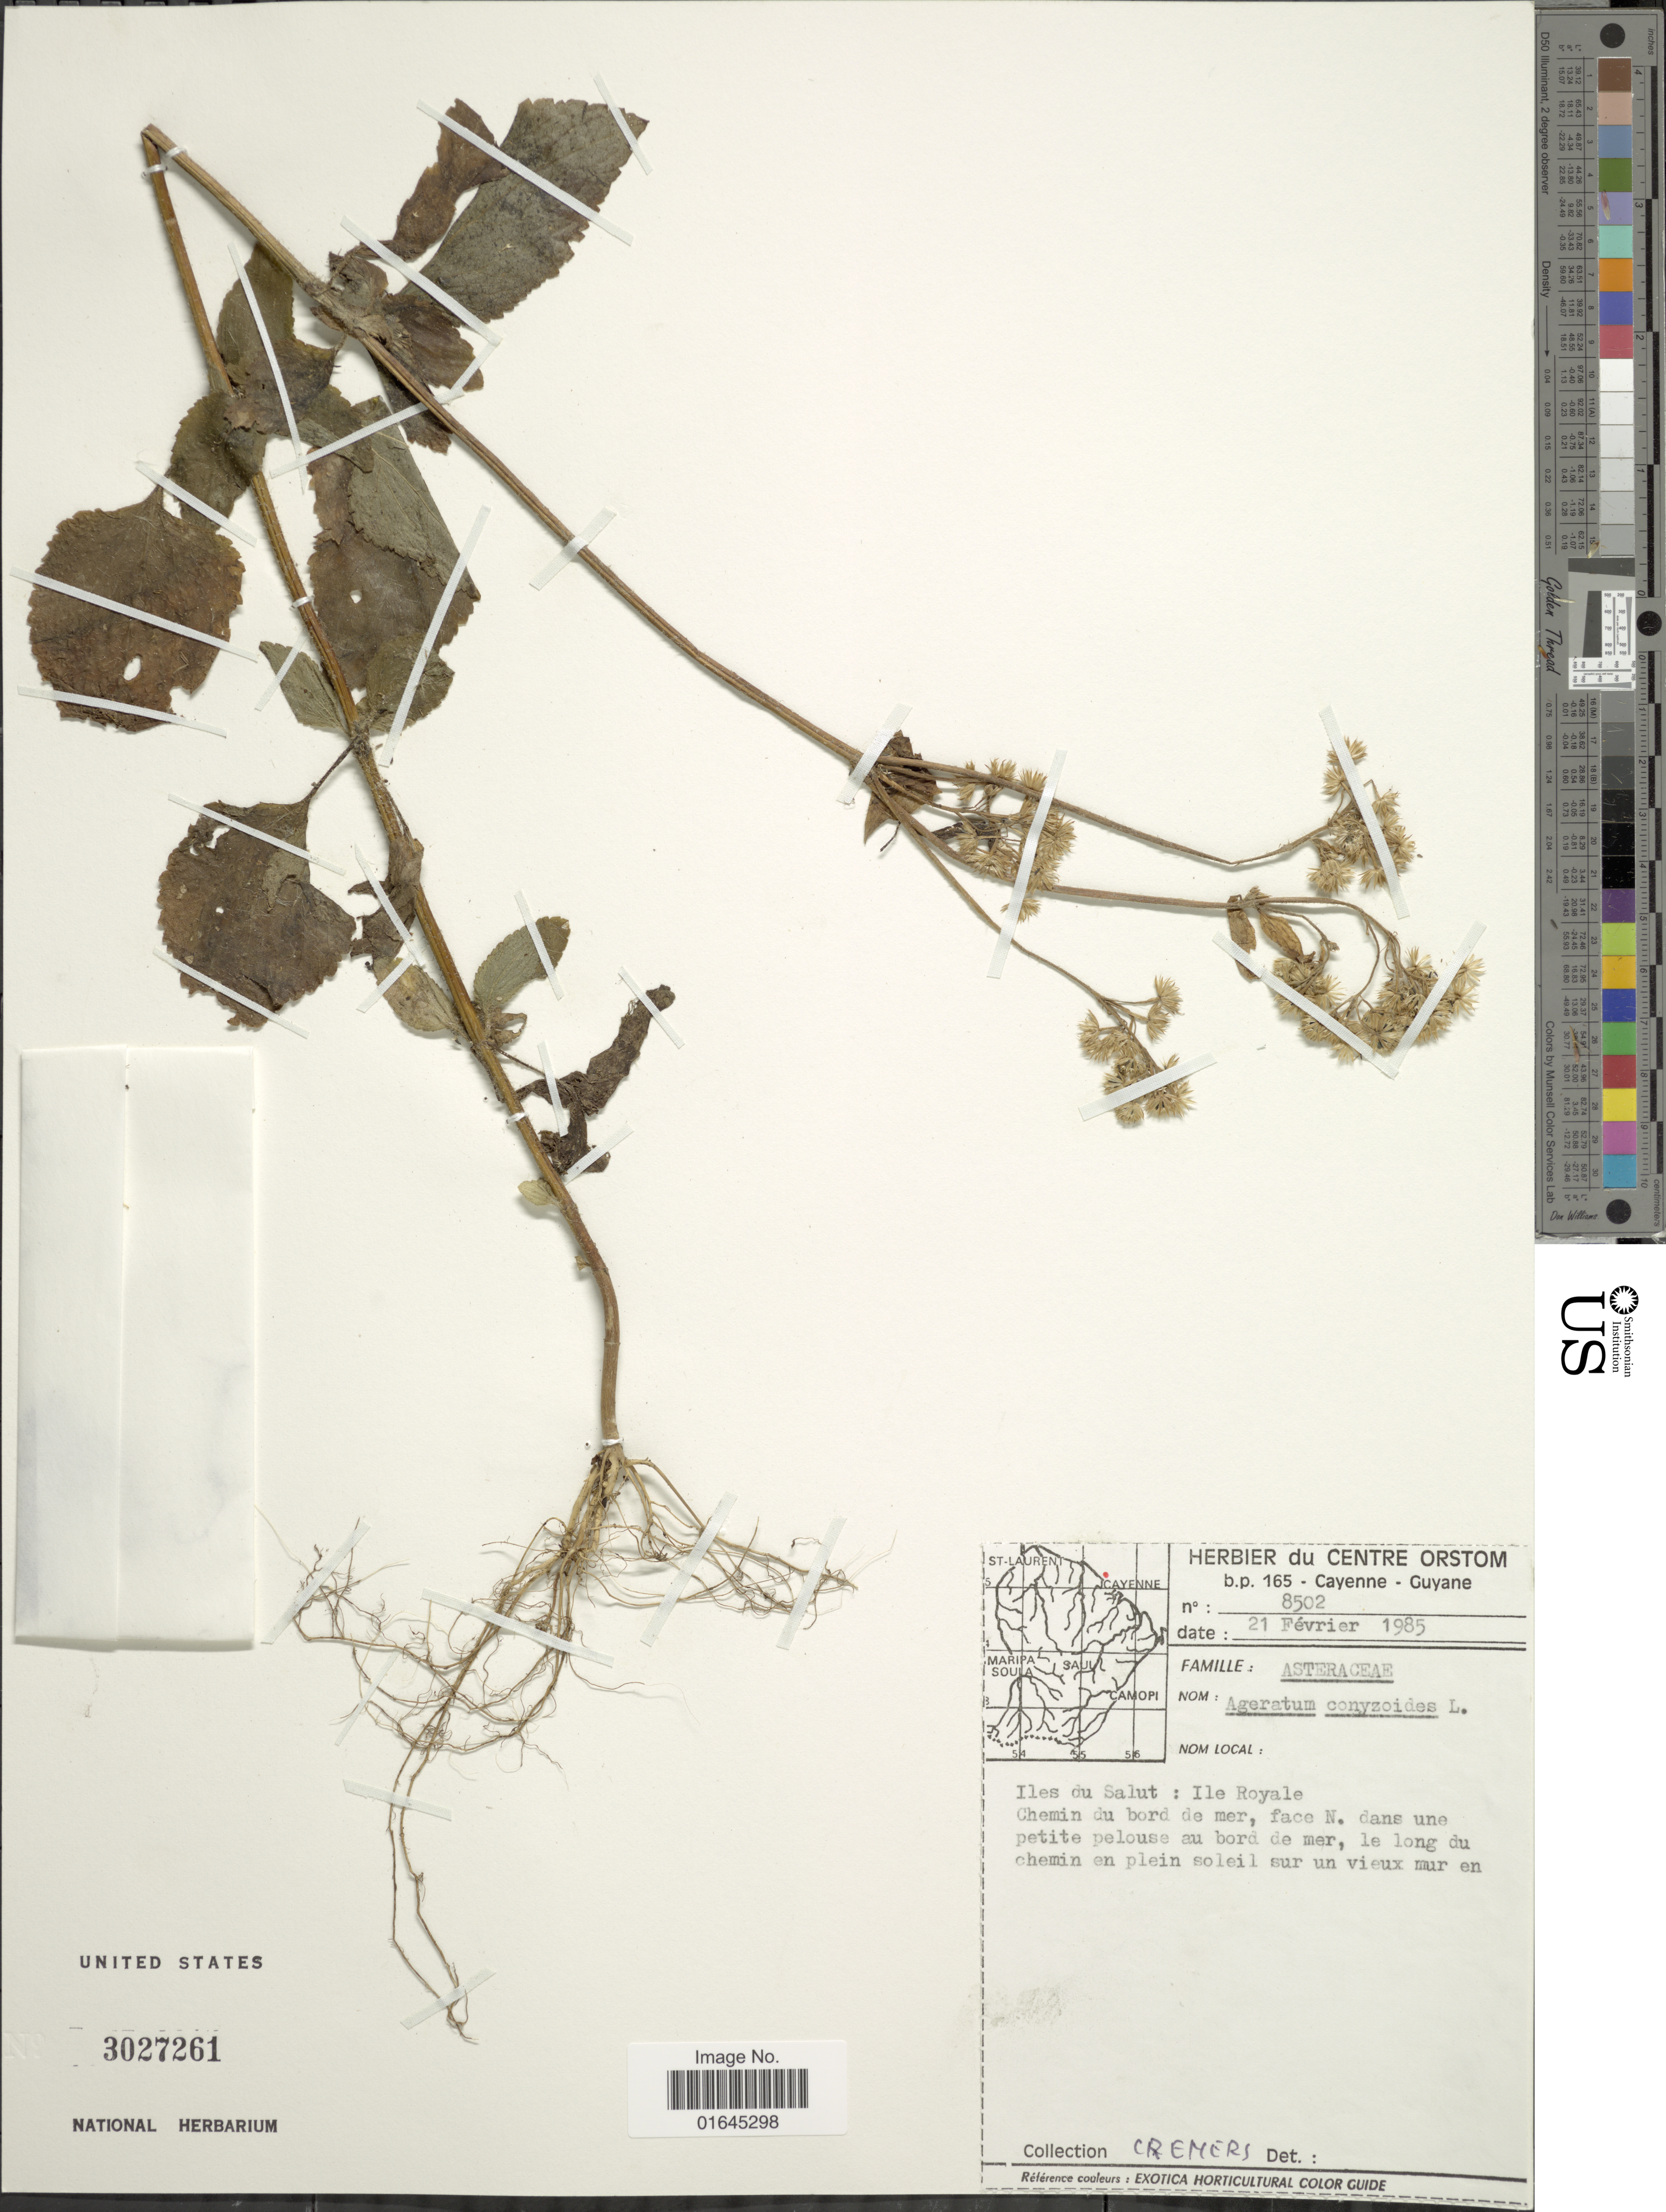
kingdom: Plantae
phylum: Tracheophyta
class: Magnoliopsida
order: Asterales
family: Asteraceae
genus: Ageratum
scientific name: Ageratum conyzoides subsp. conyzoides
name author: L.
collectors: Cremers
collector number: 8502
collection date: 1985-02-21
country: French Guiana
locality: Iles du Salut: Ile Royale, Chemin du bord de mer, face N. dans une petite pelouse au bord de mer, le long du chemin en plein soleil sur un vieux mur en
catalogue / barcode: US 3027261